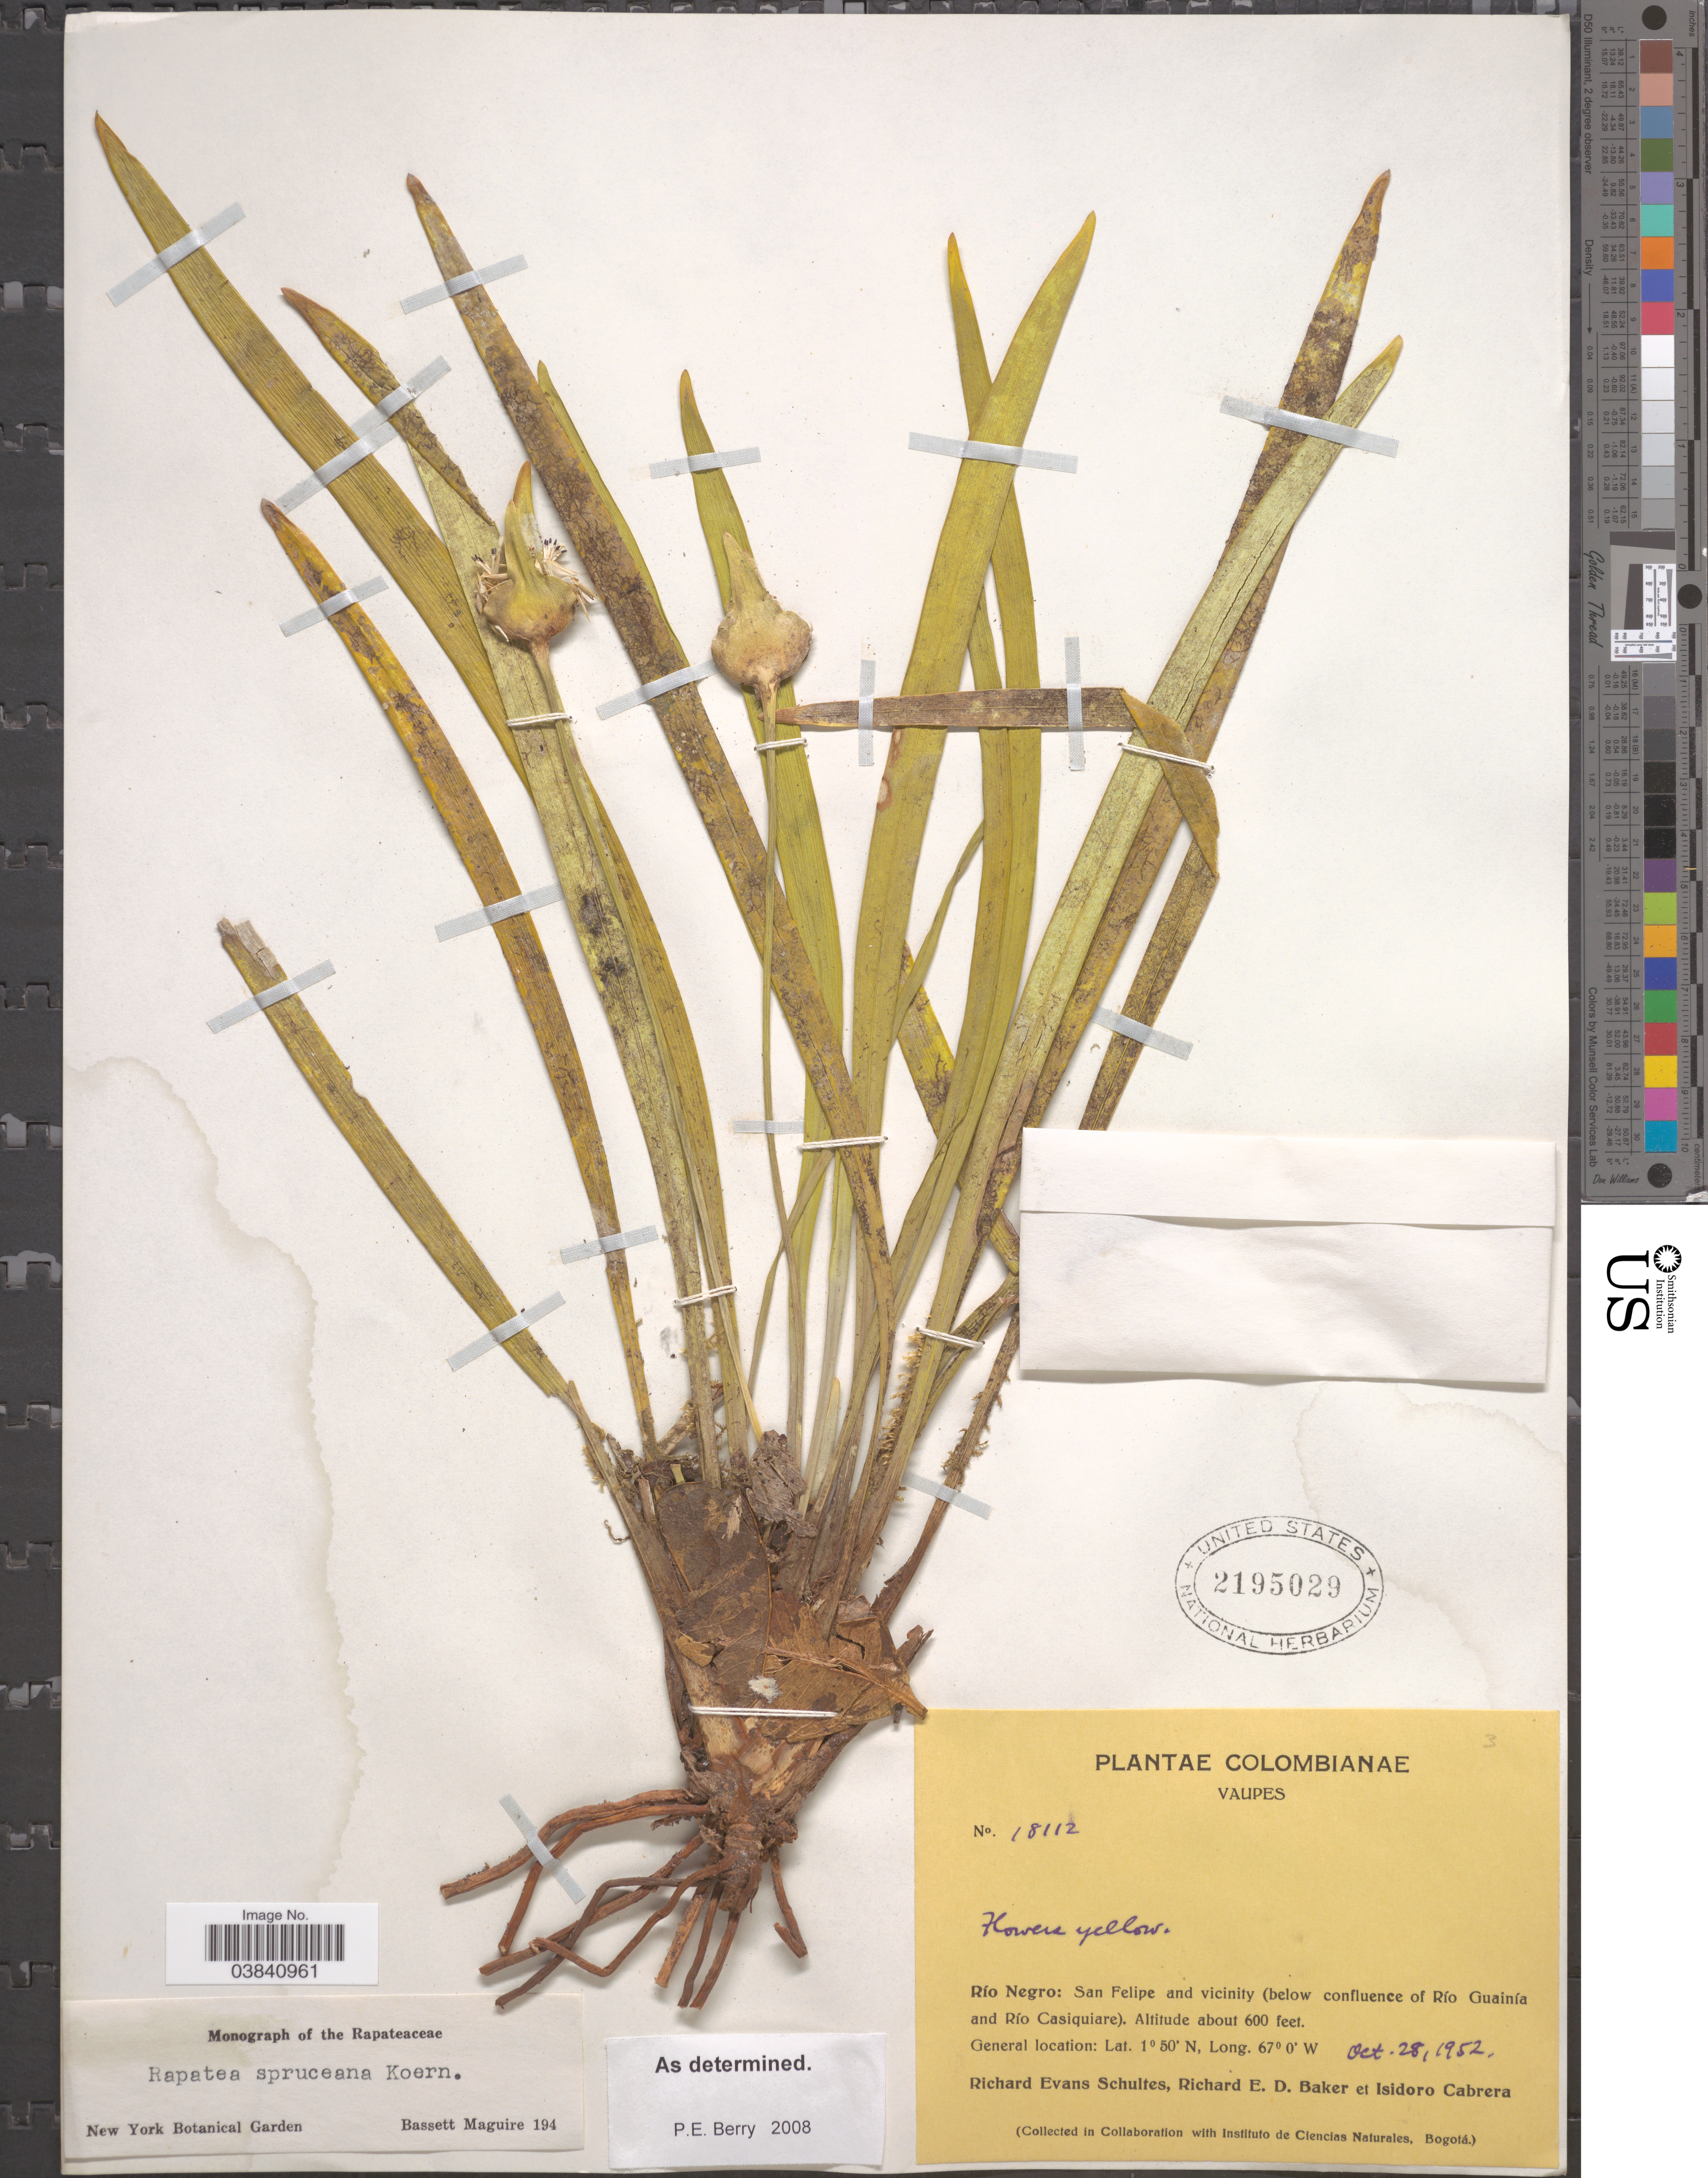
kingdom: Plantae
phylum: Tracheophyta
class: Liliopsida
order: Poales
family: Rapateaceae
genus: Rapatea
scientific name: Rapatea spruceana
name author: Körn.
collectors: R. E. Schultes, R. E. D. Baker & I. Cabrera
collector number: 18112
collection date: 1952-10-28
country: Colombia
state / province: Vaupés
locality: Río Negro: San Felipe and vicinity (below confluence of Río Guainía and Río Casiquiare).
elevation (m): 183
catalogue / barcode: US 2195029